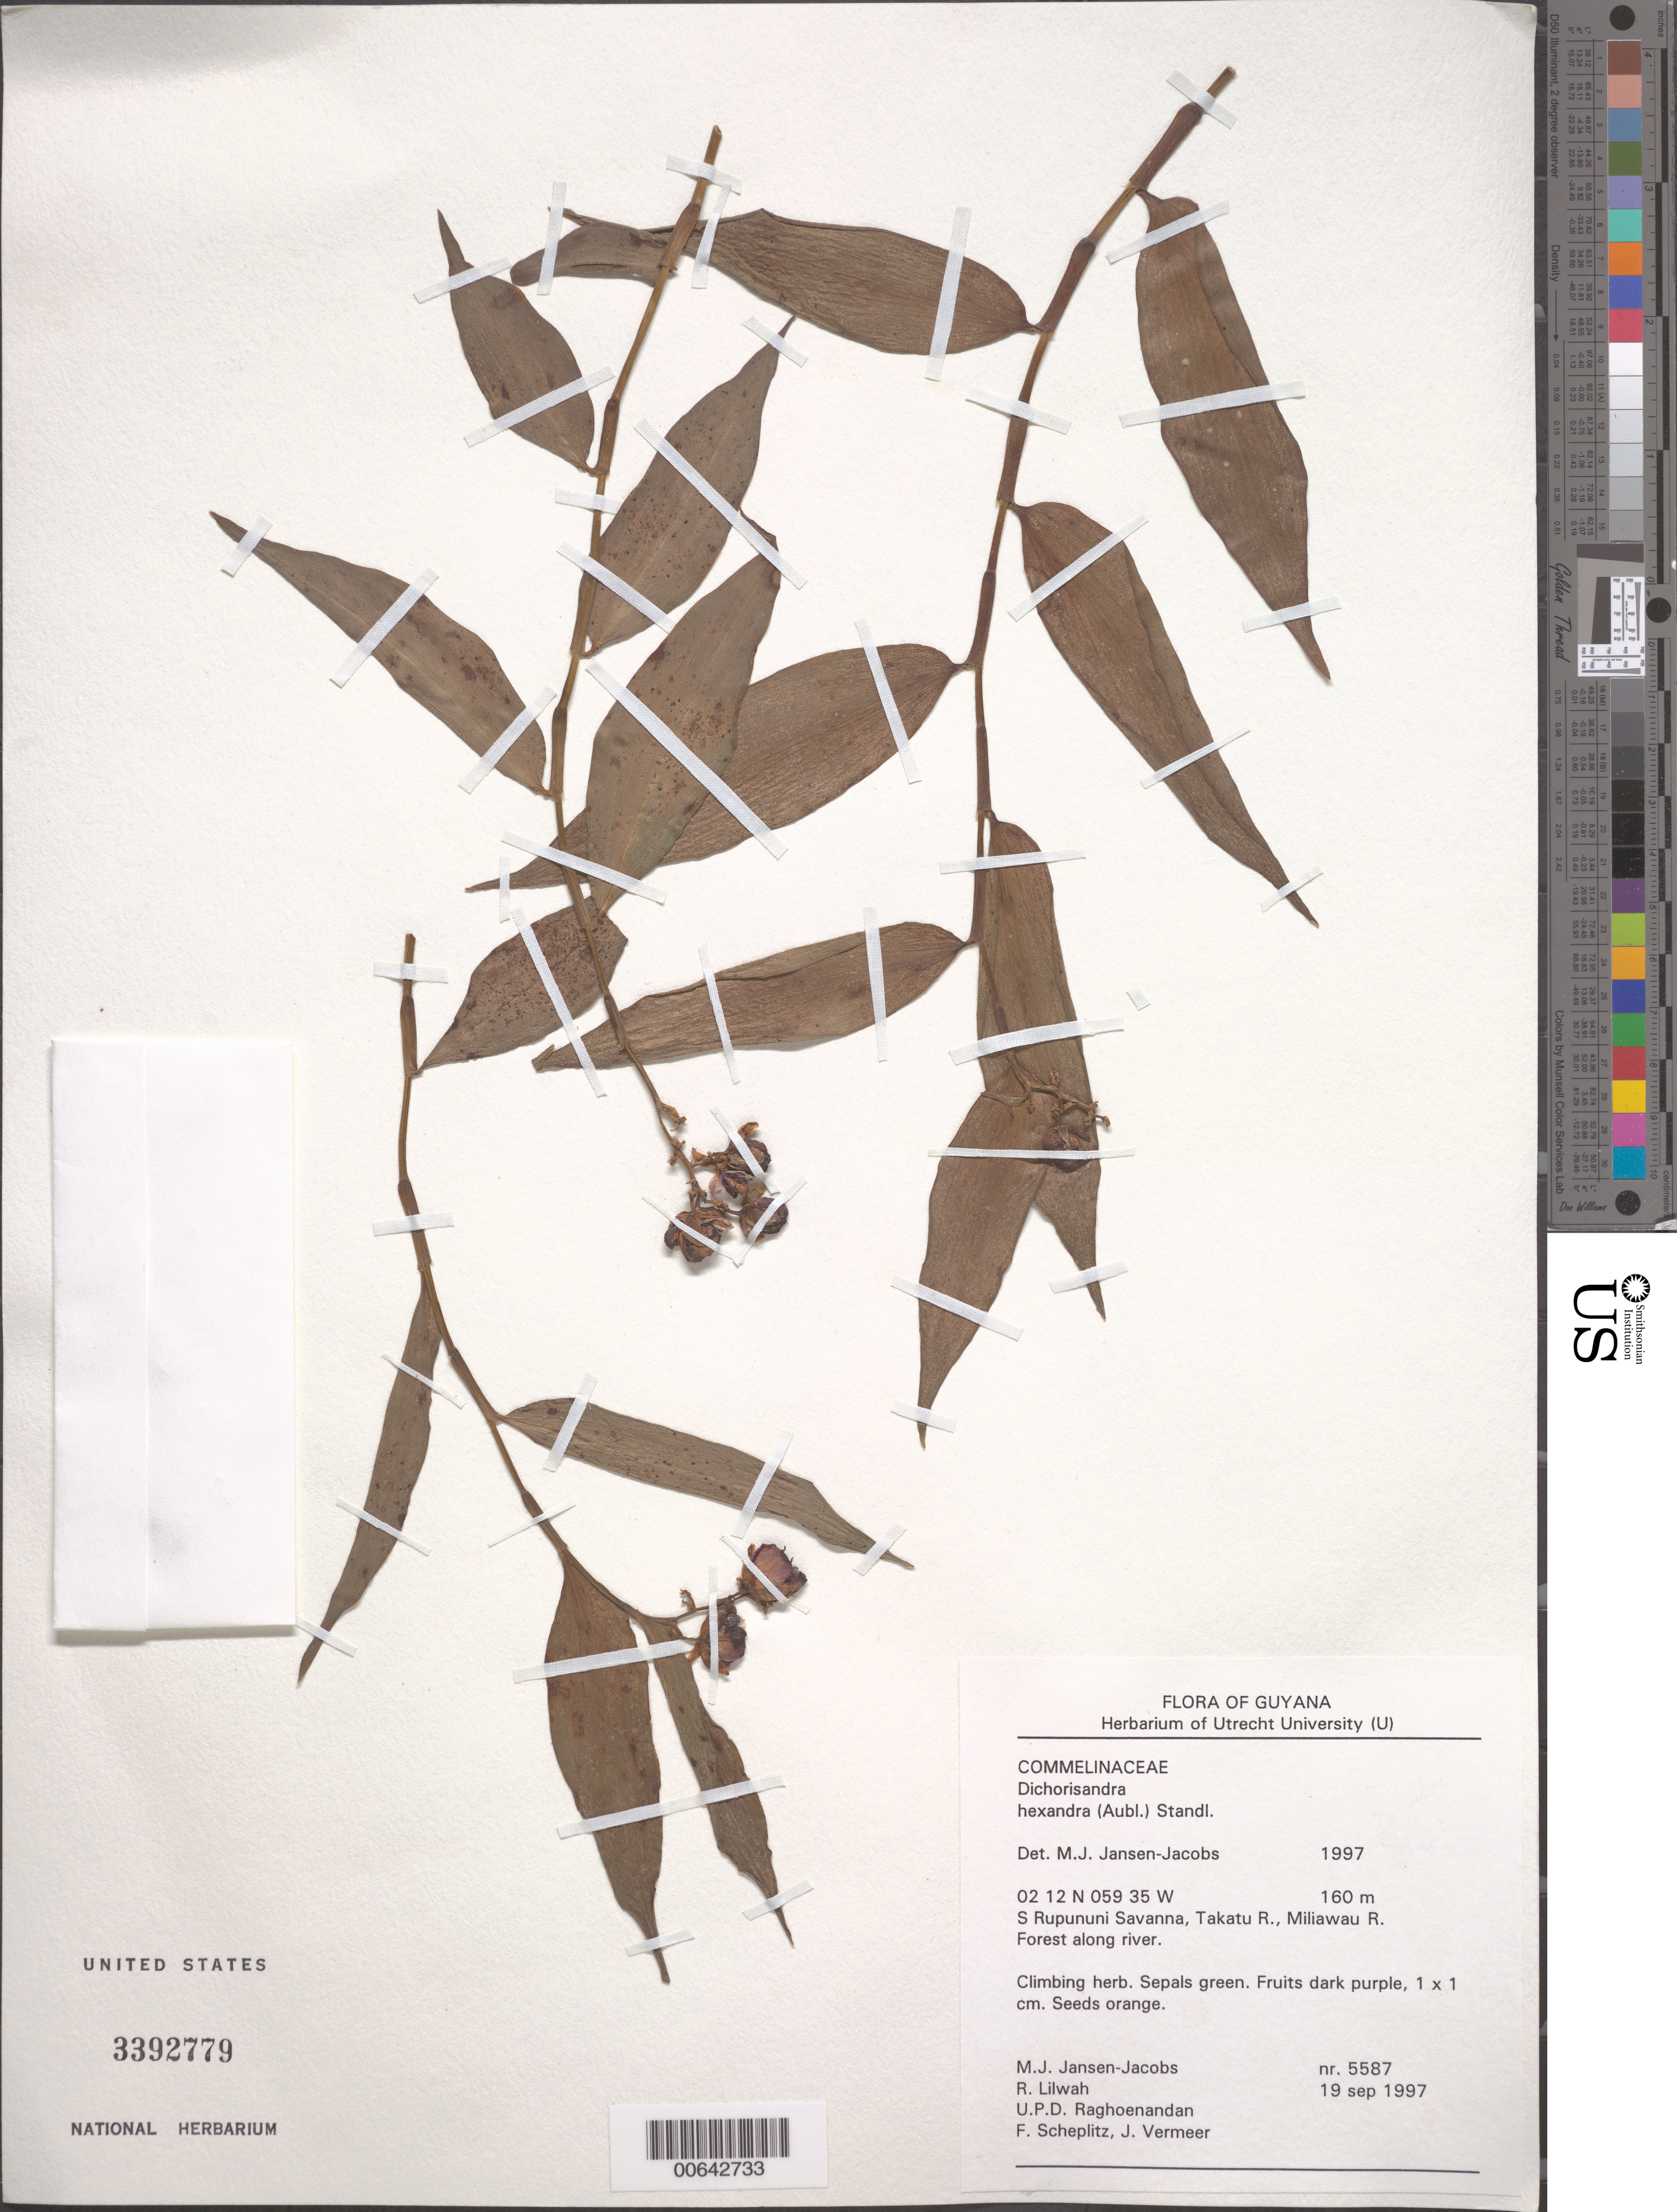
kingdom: Plantae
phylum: Tracheophyta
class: Liliopsida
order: Commelinales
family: Commelinaceae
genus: Dichorisandra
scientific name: Dichorisandra hexandra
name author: (Aubl.) Standl.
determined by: Lindeman, J. C.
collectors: M. J. Jansen-Jacobs, R. Lilwah, U. Raghoenandan, F. Scheplitz & J. Vermeer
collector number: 5587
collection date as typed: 19-Sep-97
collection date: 1997-09-19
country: Guyana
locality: S. Rupununi Savanna, Takatu R., Miliawau R.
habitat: Forest along river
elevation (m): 160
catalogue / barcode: US 3392779